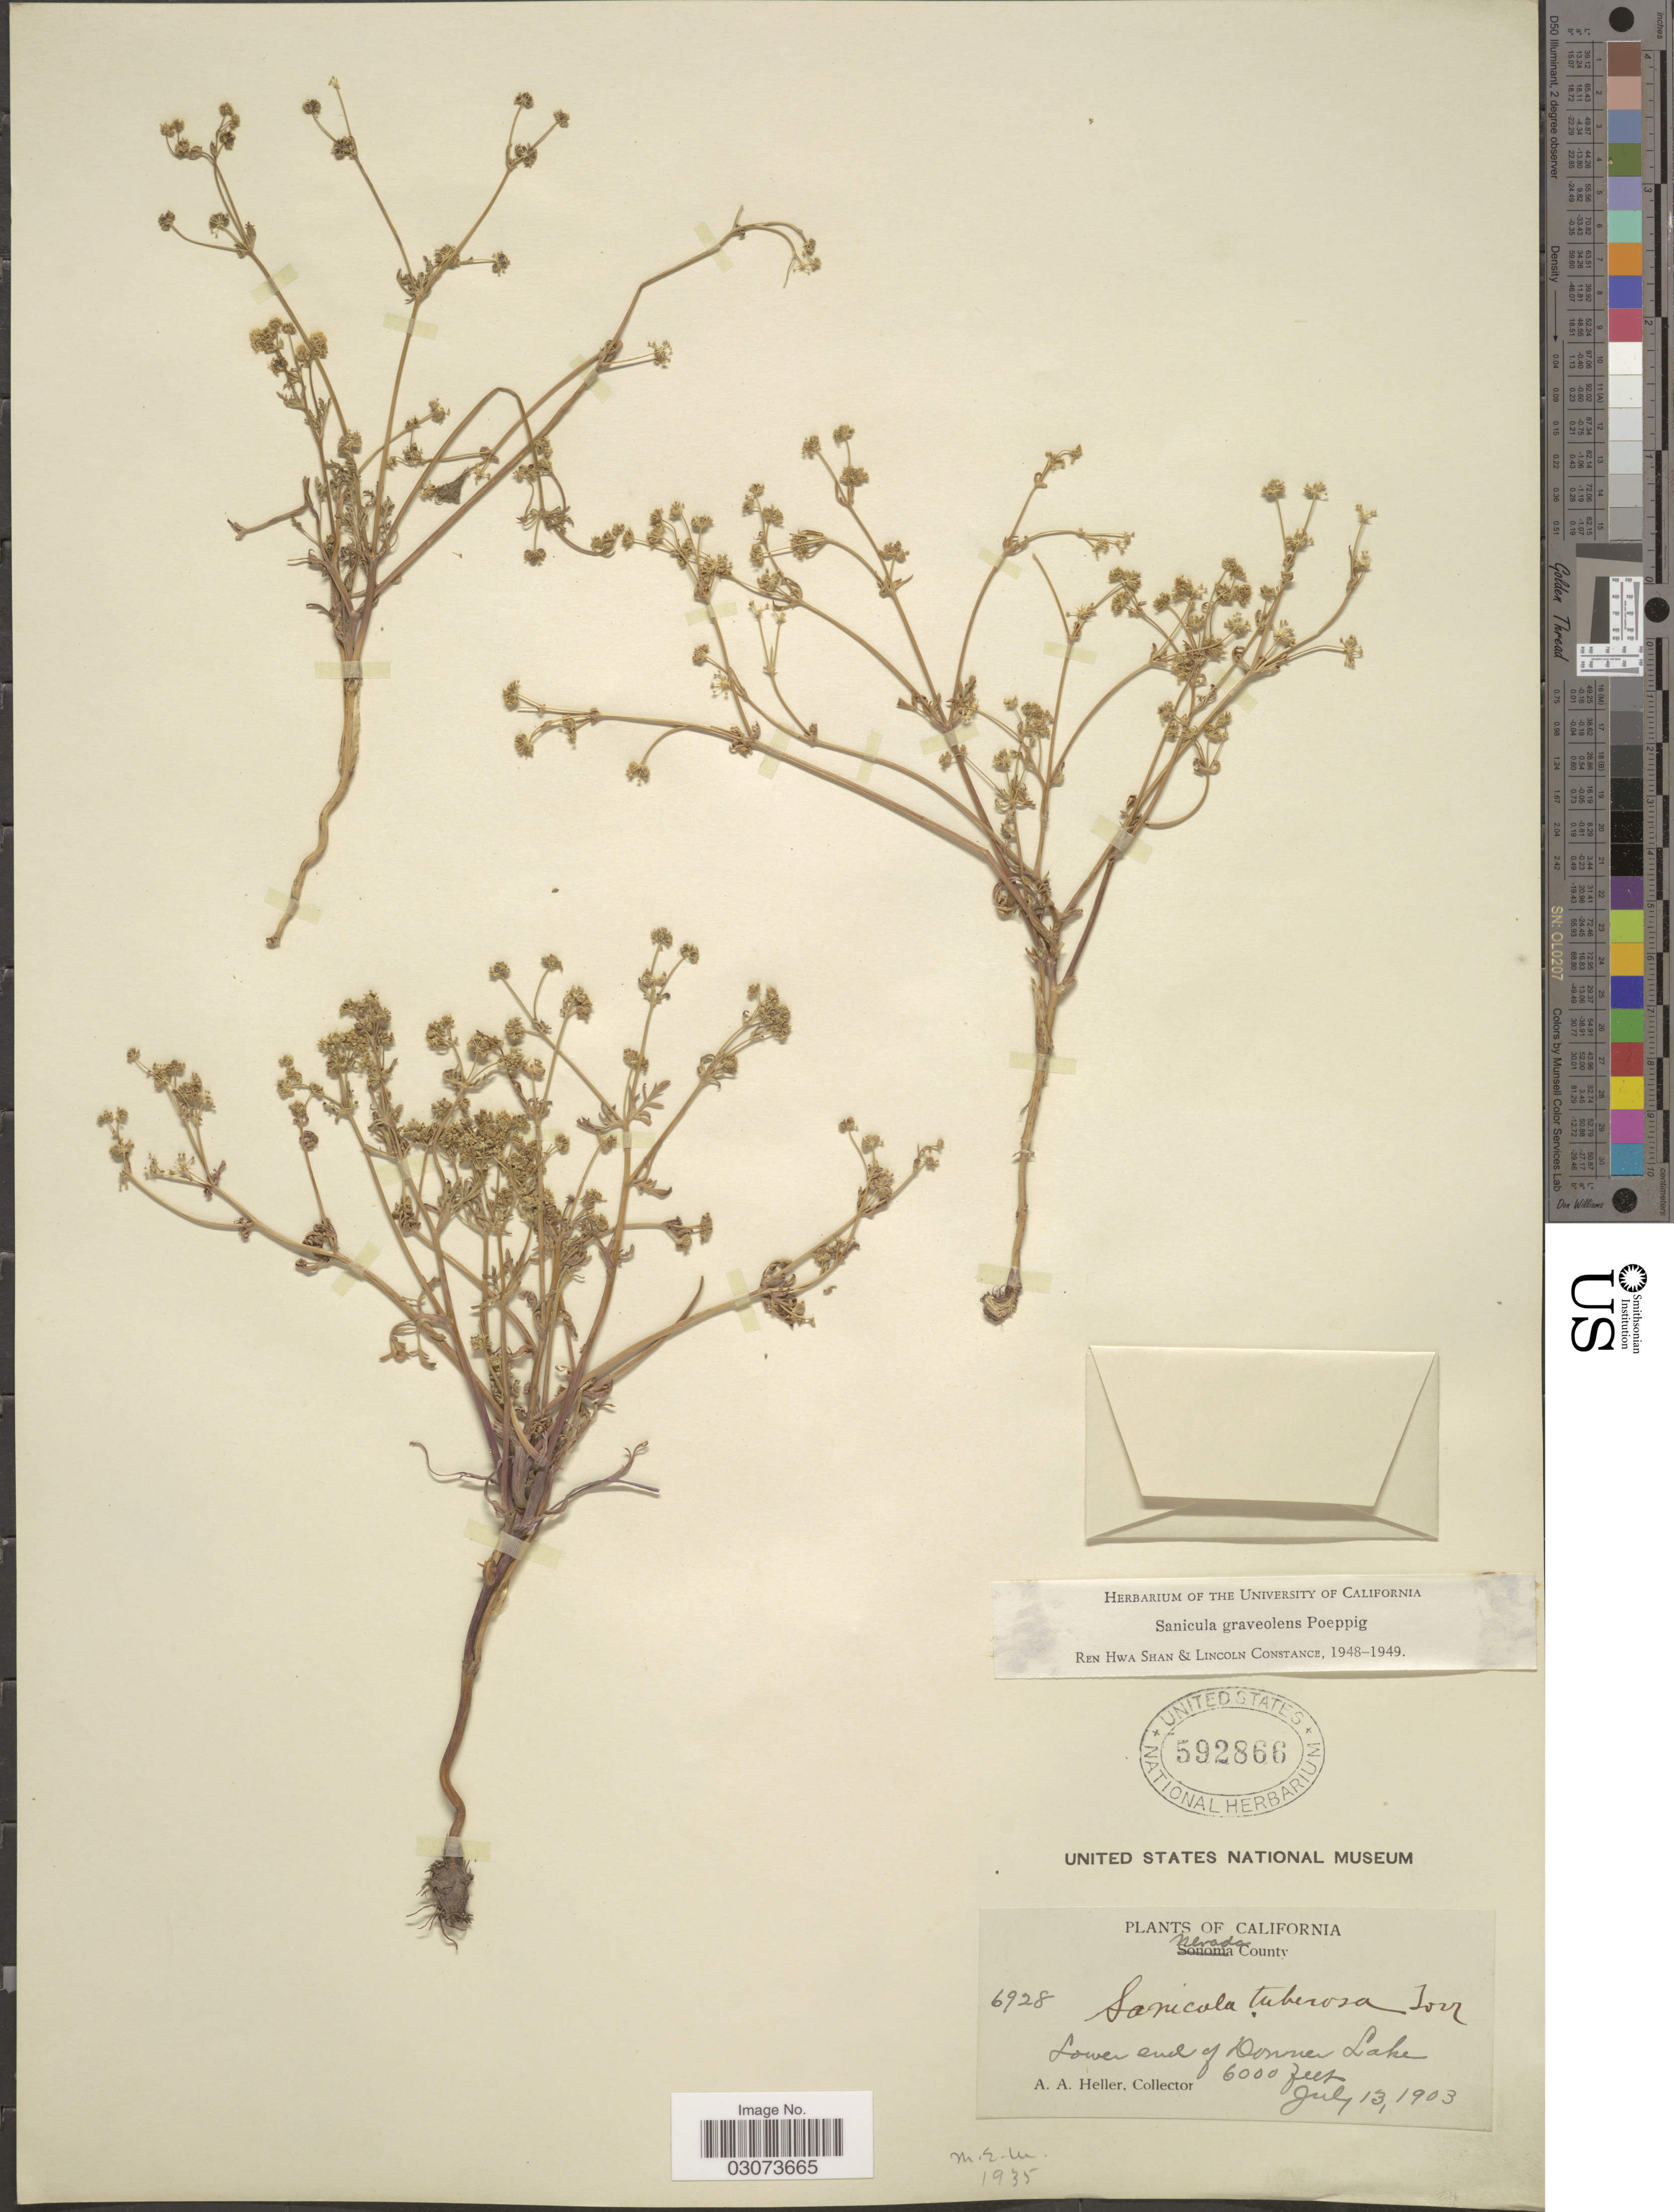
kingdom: Plantae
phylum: Tracheophyta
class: Magnoliopsida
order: Apiales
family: Apiaceae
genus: Sanicula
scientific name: Sanicula graveolens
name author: Poepp. ex DC.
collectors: A. A. Heller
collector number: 6928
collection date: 1903-07-13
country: United States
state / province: California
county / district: Nevada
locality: Nevada County. Lower end of Donner Lake.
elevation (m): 1829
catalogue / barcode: US 592866